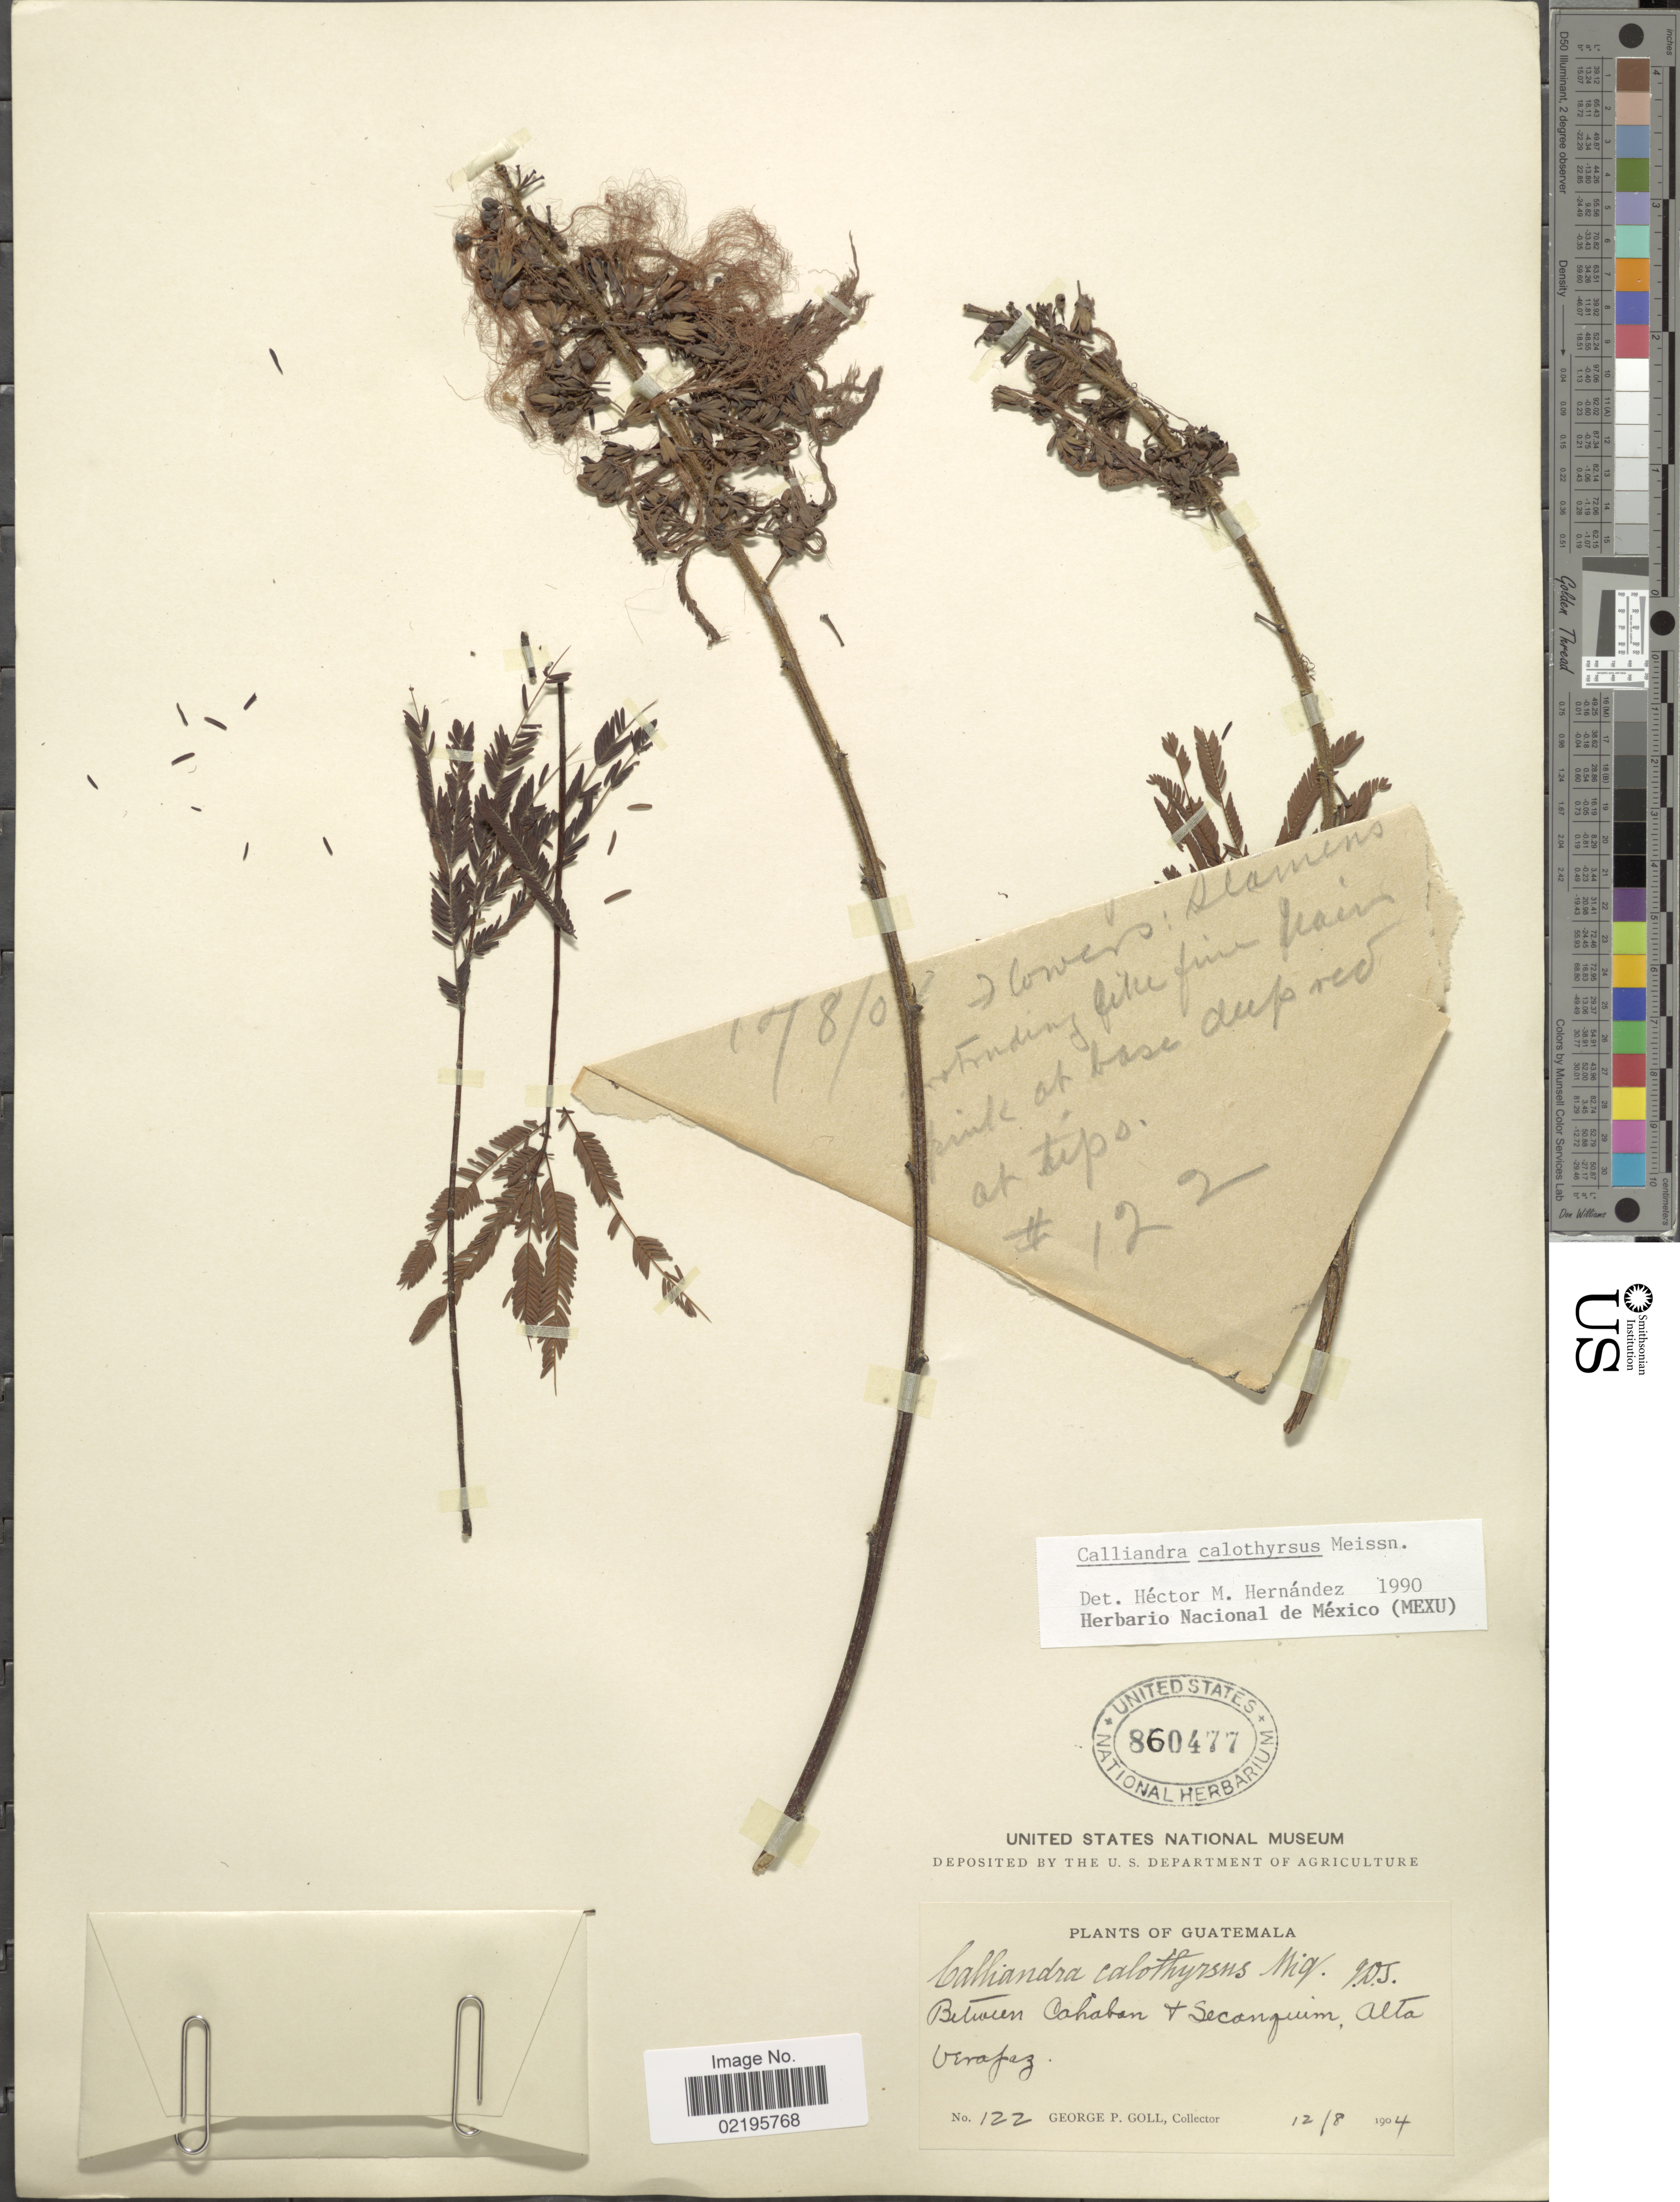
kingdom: Plantae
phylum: Tracheophyta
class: Magnoliopsida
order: Fabales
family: Fabaceae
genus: Calliandra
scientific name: Calliandra calothyrsus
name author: Meisn.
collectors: G. P. Goll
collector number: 122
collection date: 1904-08-12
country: Guatemala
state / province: Alta Verapaz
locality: Between Cahabon & Secanquim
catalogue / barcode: US 860477